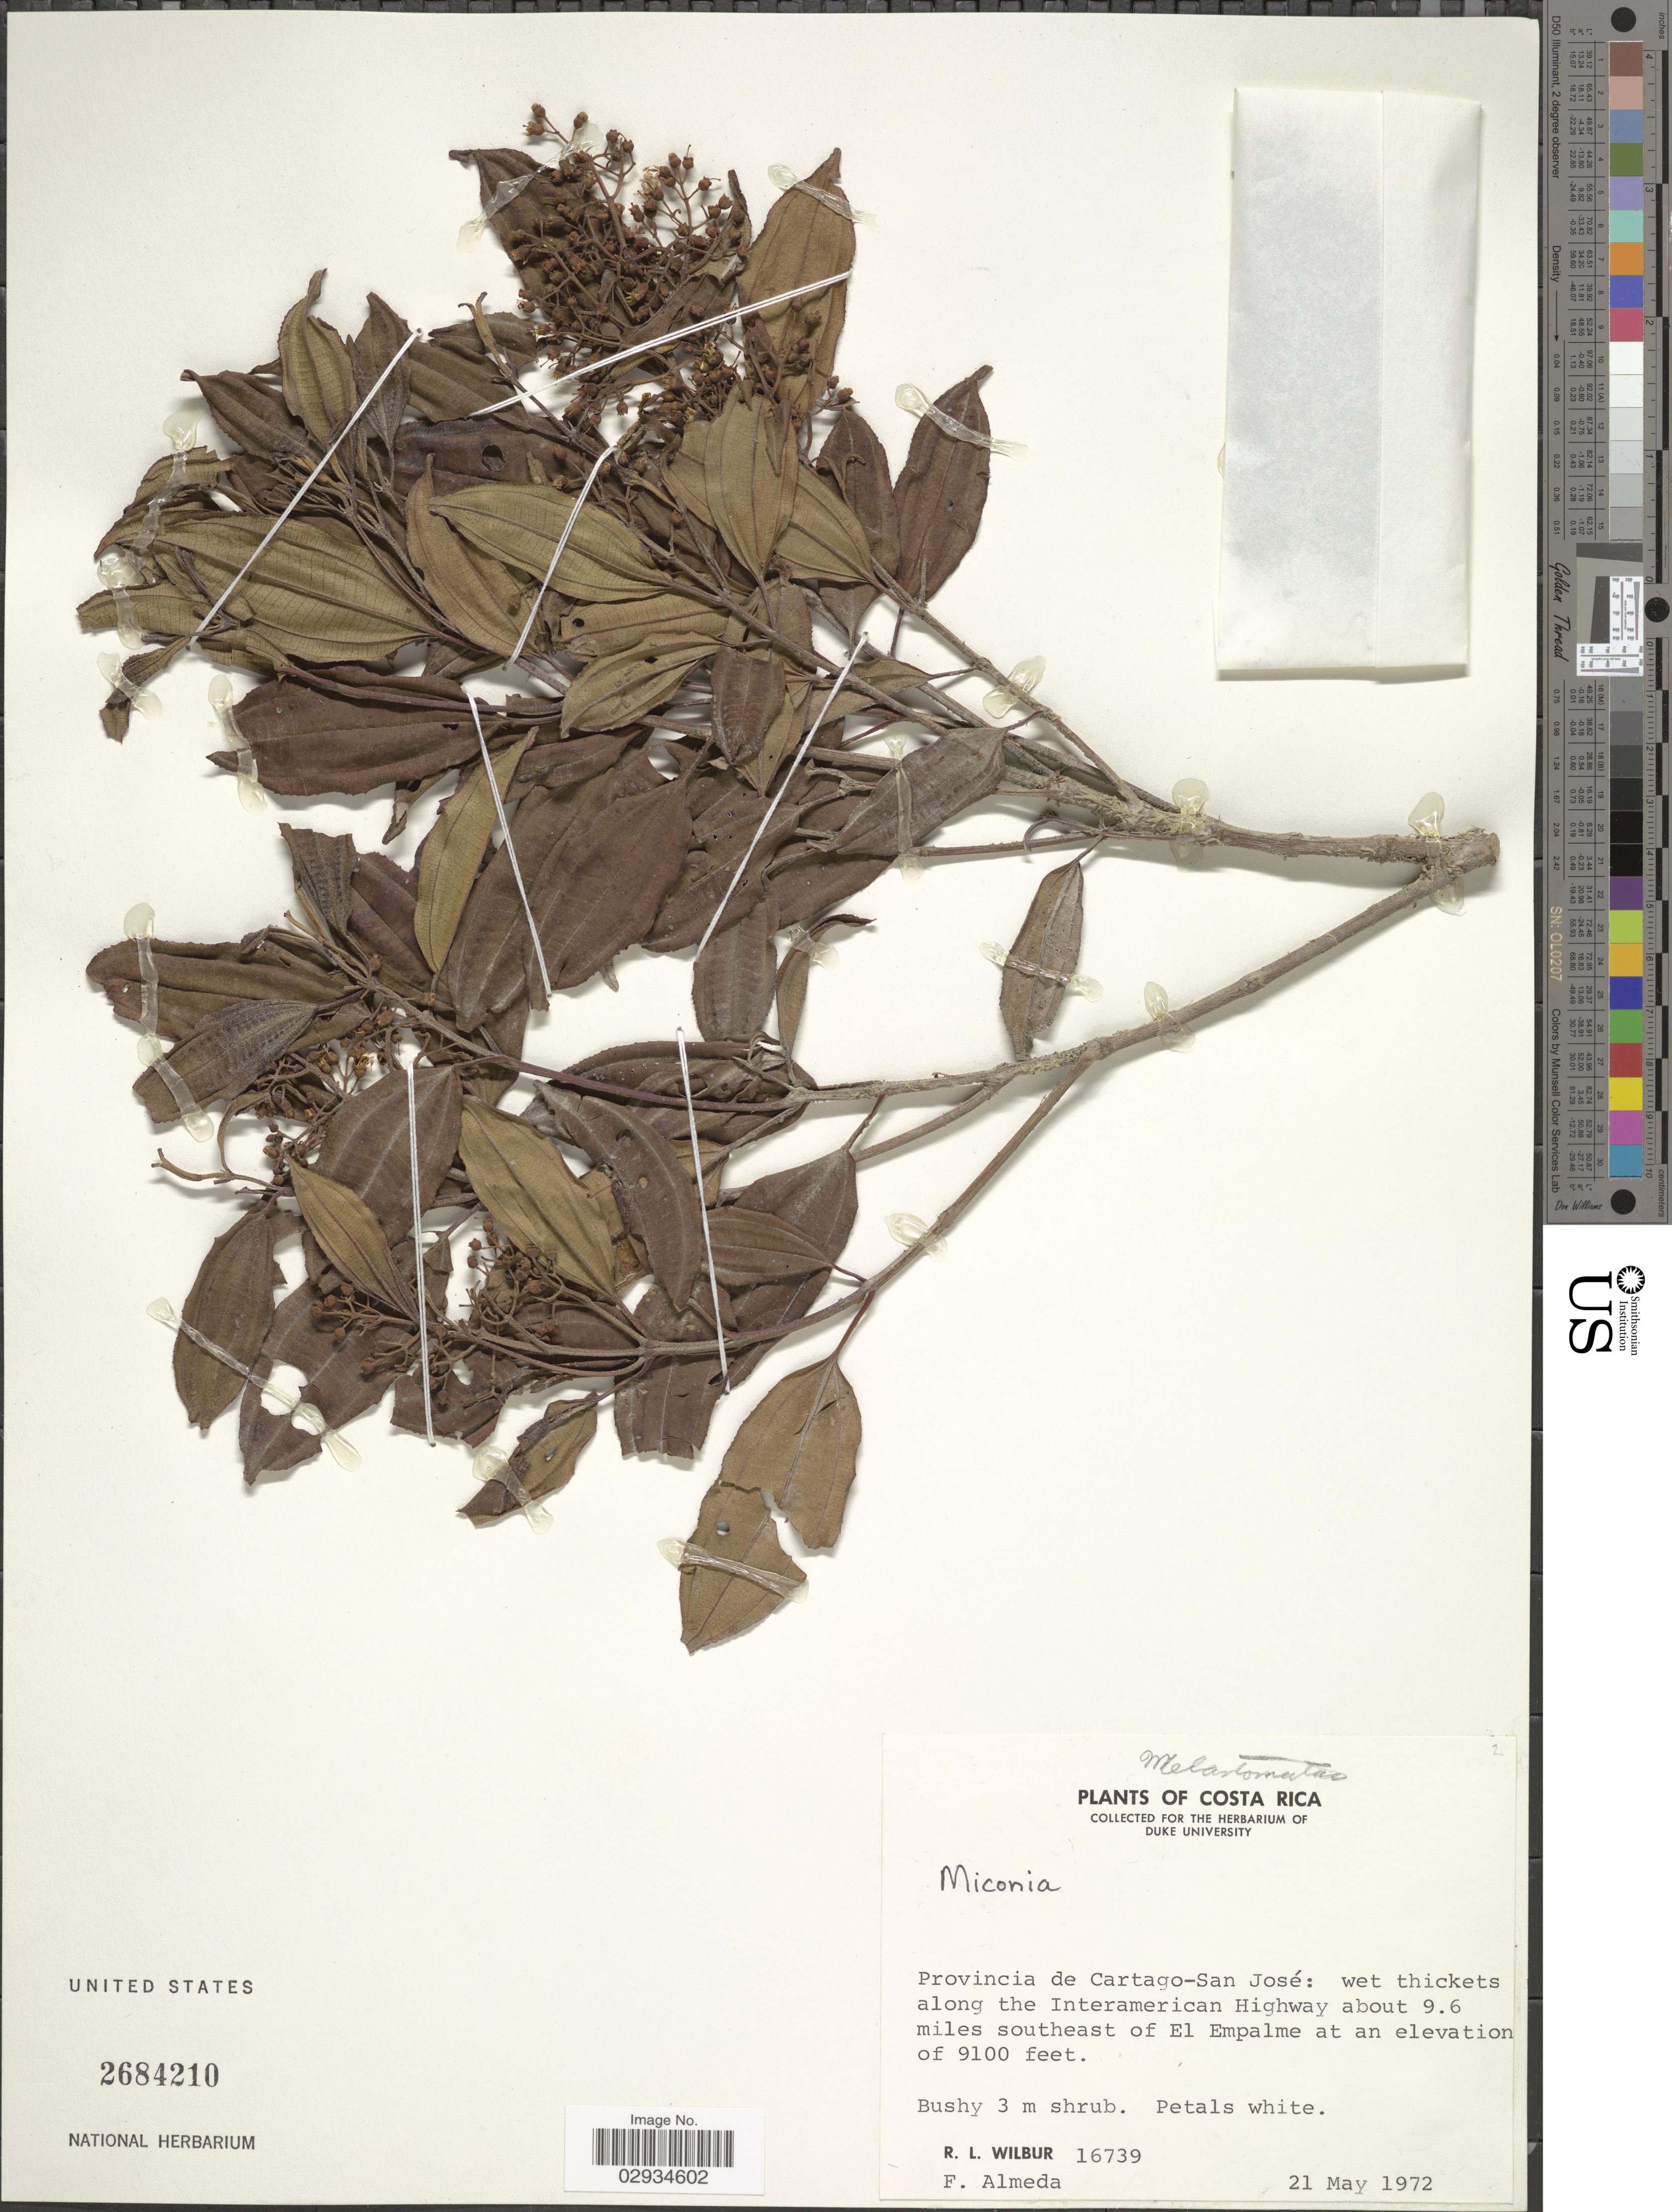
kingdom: Plantae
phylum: Tracheophyta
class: Magnoliopsida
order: Myrtales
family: Melastomataceae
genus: Miconia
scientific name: Miconia tonduzii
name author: Cogn. in A. DC.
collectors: R. L. Wilbur & F. Almeda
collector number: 16739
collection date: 1972-05-21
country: Costa Rica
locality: Provincia de Cartago-San José: wet thickets along the Interamerican Highway about 9.6 miles southeast of El Empalme.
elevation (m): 2774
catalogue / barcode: US 2684210